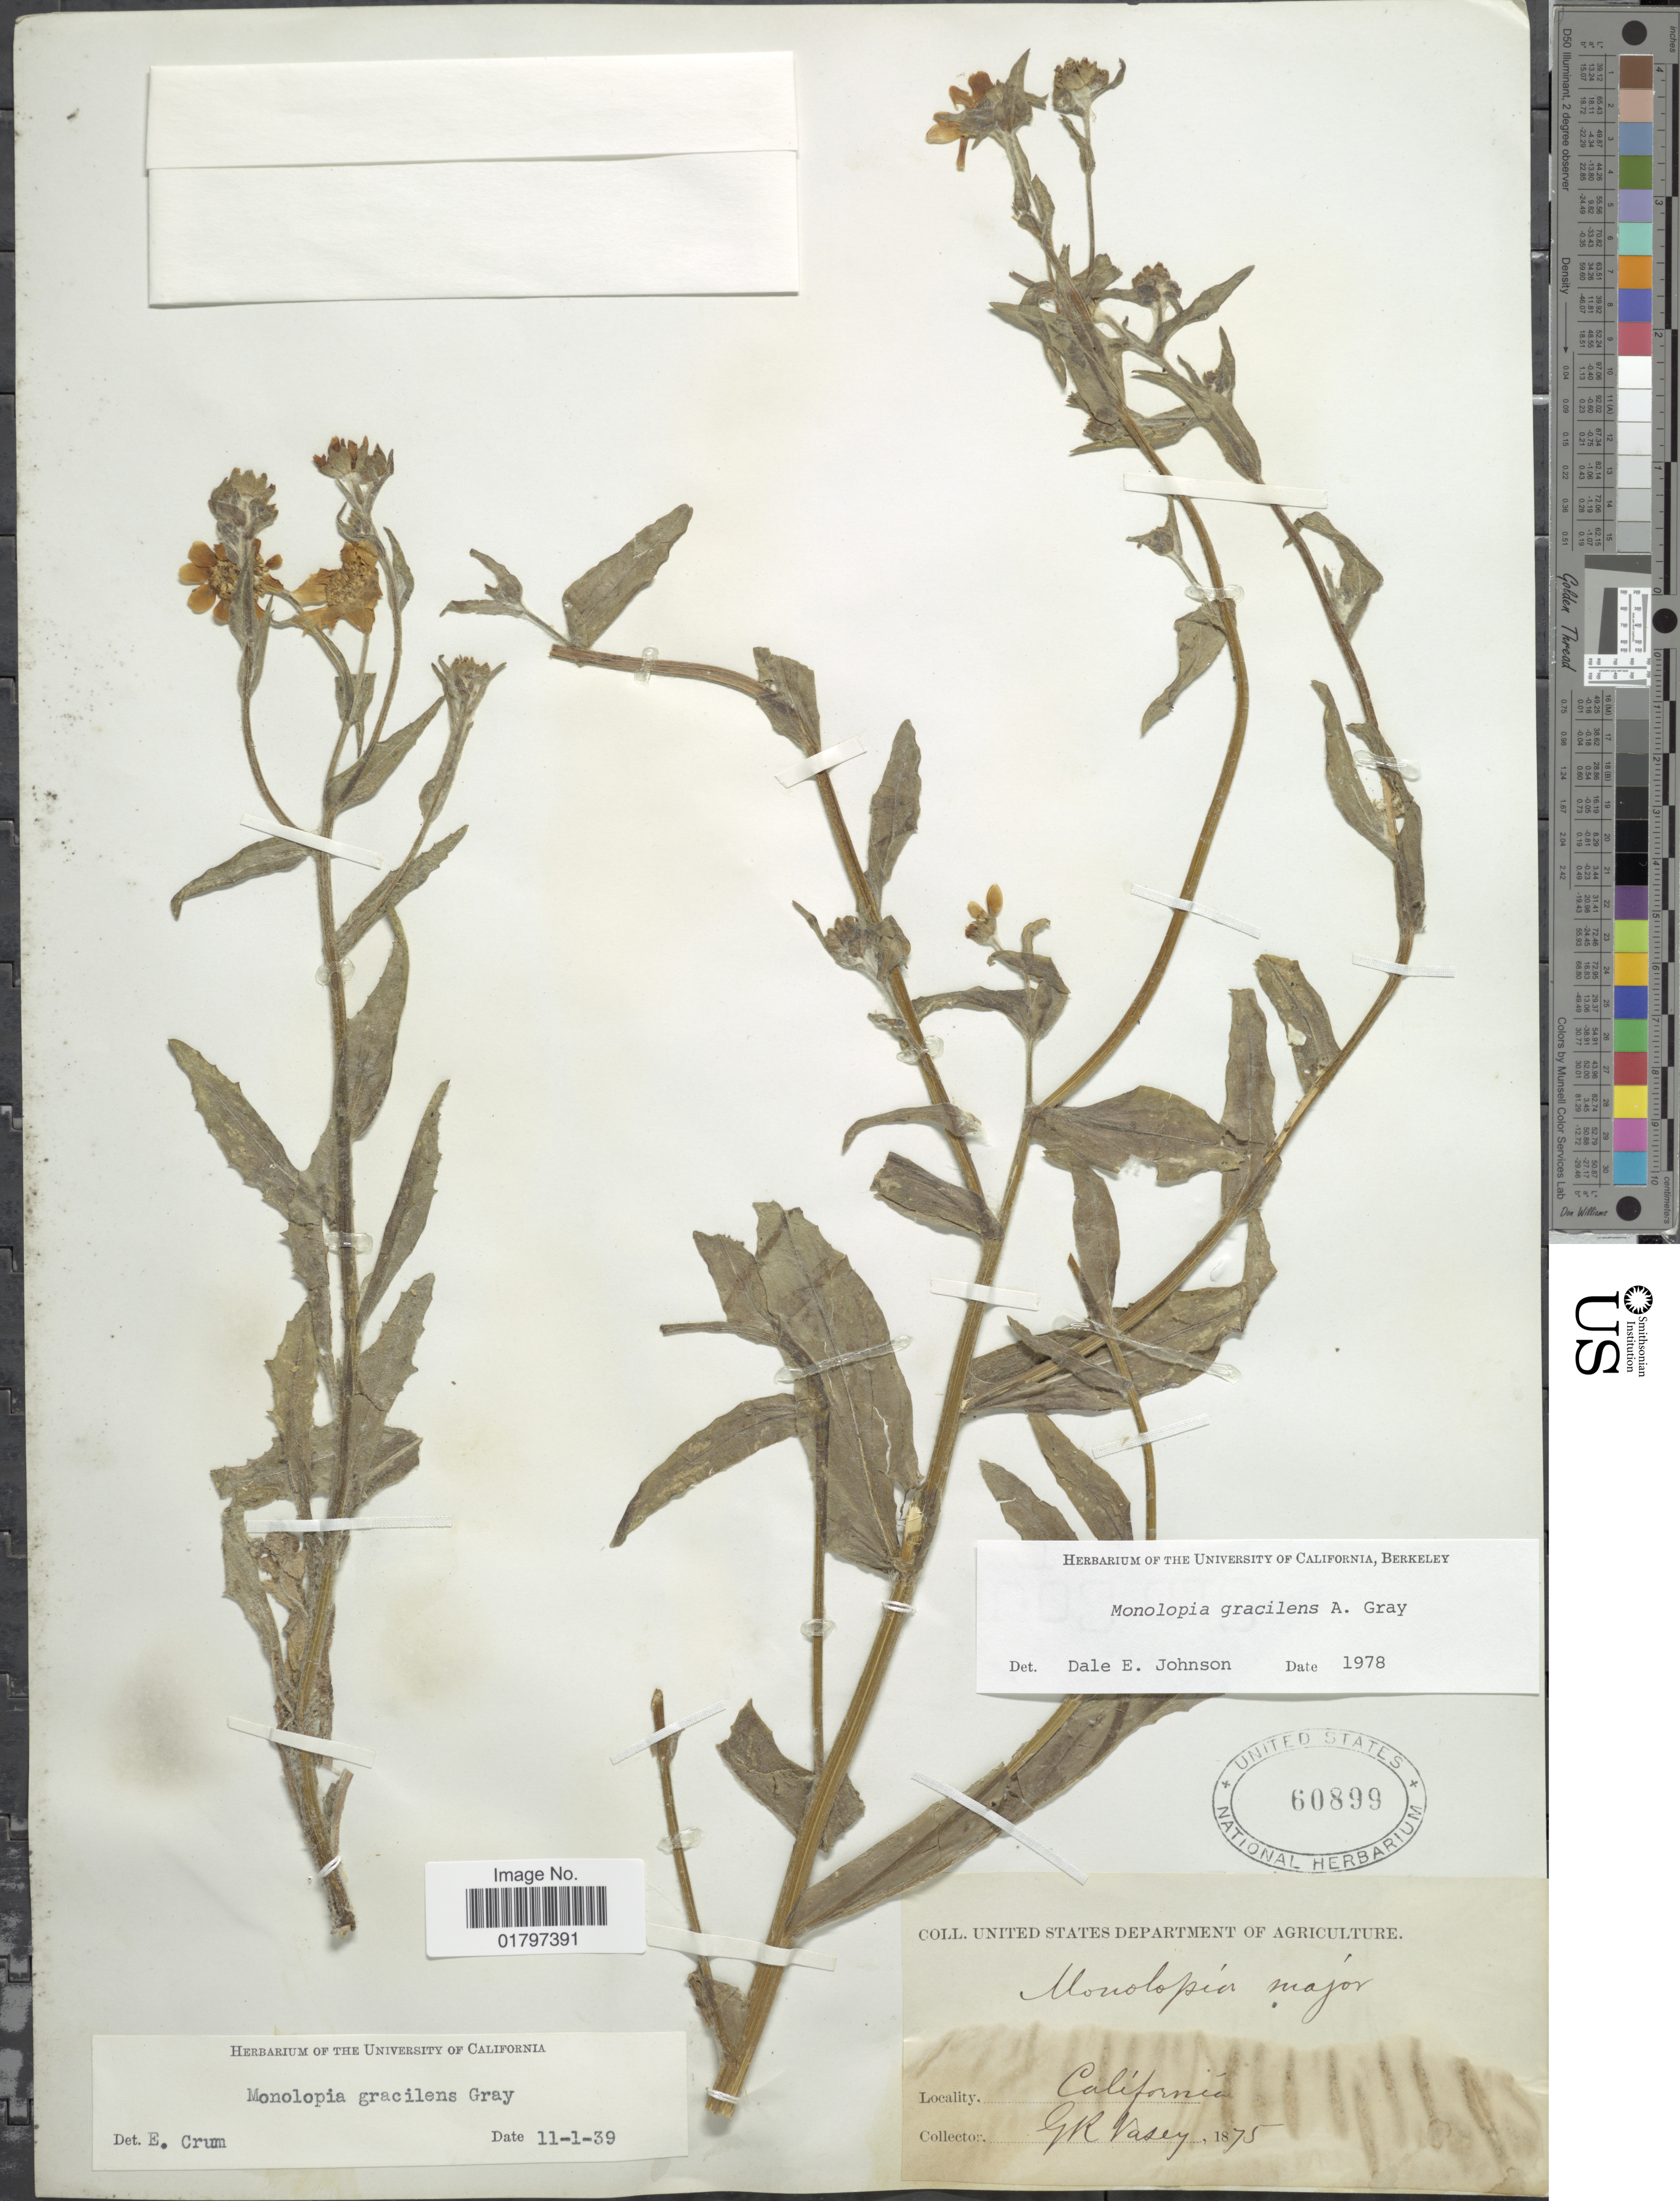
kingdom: Plantae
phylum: Tracheophyta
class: Magnoliopsida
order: Asterales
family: Asteraceae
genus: Monolopia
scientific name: Monolopia gracilens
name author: A. Gray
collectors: G. R. Vasey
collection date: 1875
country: United States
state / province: California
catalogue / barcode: US 60899